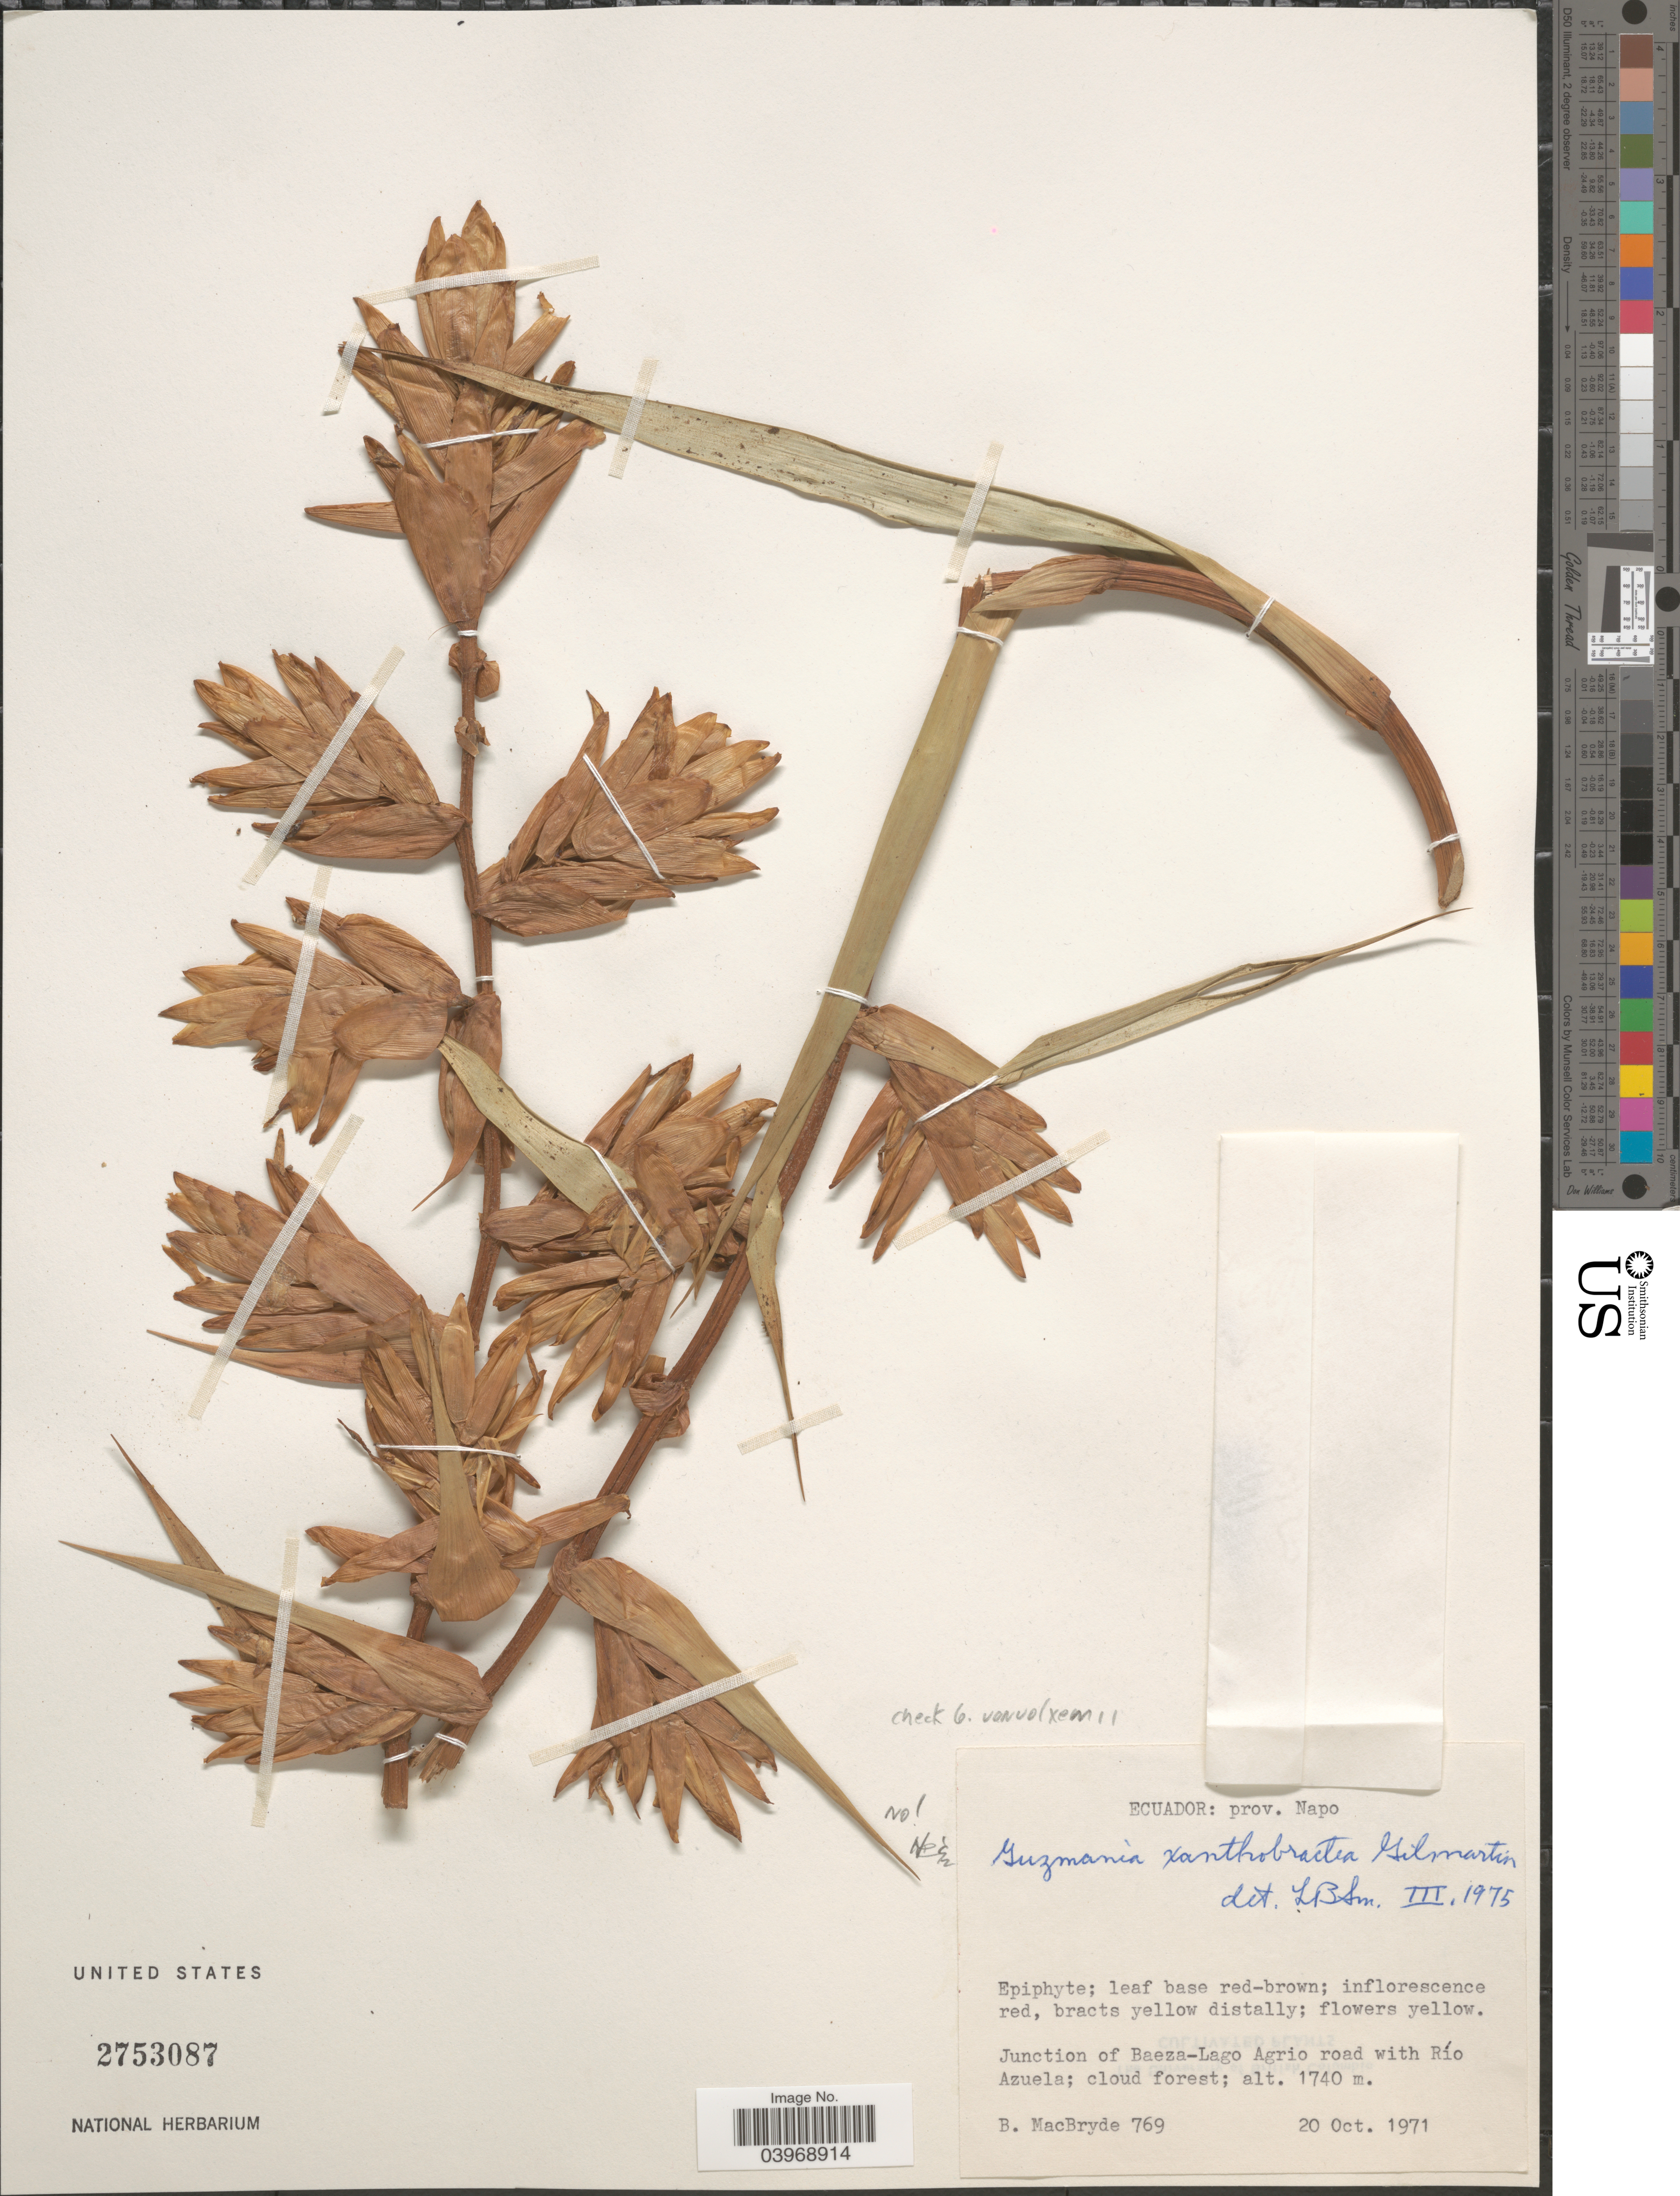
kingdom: Plantae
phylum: Tracheophyta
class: Liliopsida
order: Poales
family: Bromeliaceae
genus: Guzmania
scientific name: Guzmania xanthobractea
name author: Gilmartin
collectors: B. MacBryde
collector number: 769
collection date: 1971-10-20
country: Ecuador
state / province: Napo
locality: Junction of Baeza-Lago Agrio road with Río Azuela.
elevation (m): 1740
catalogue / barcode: US 2753087